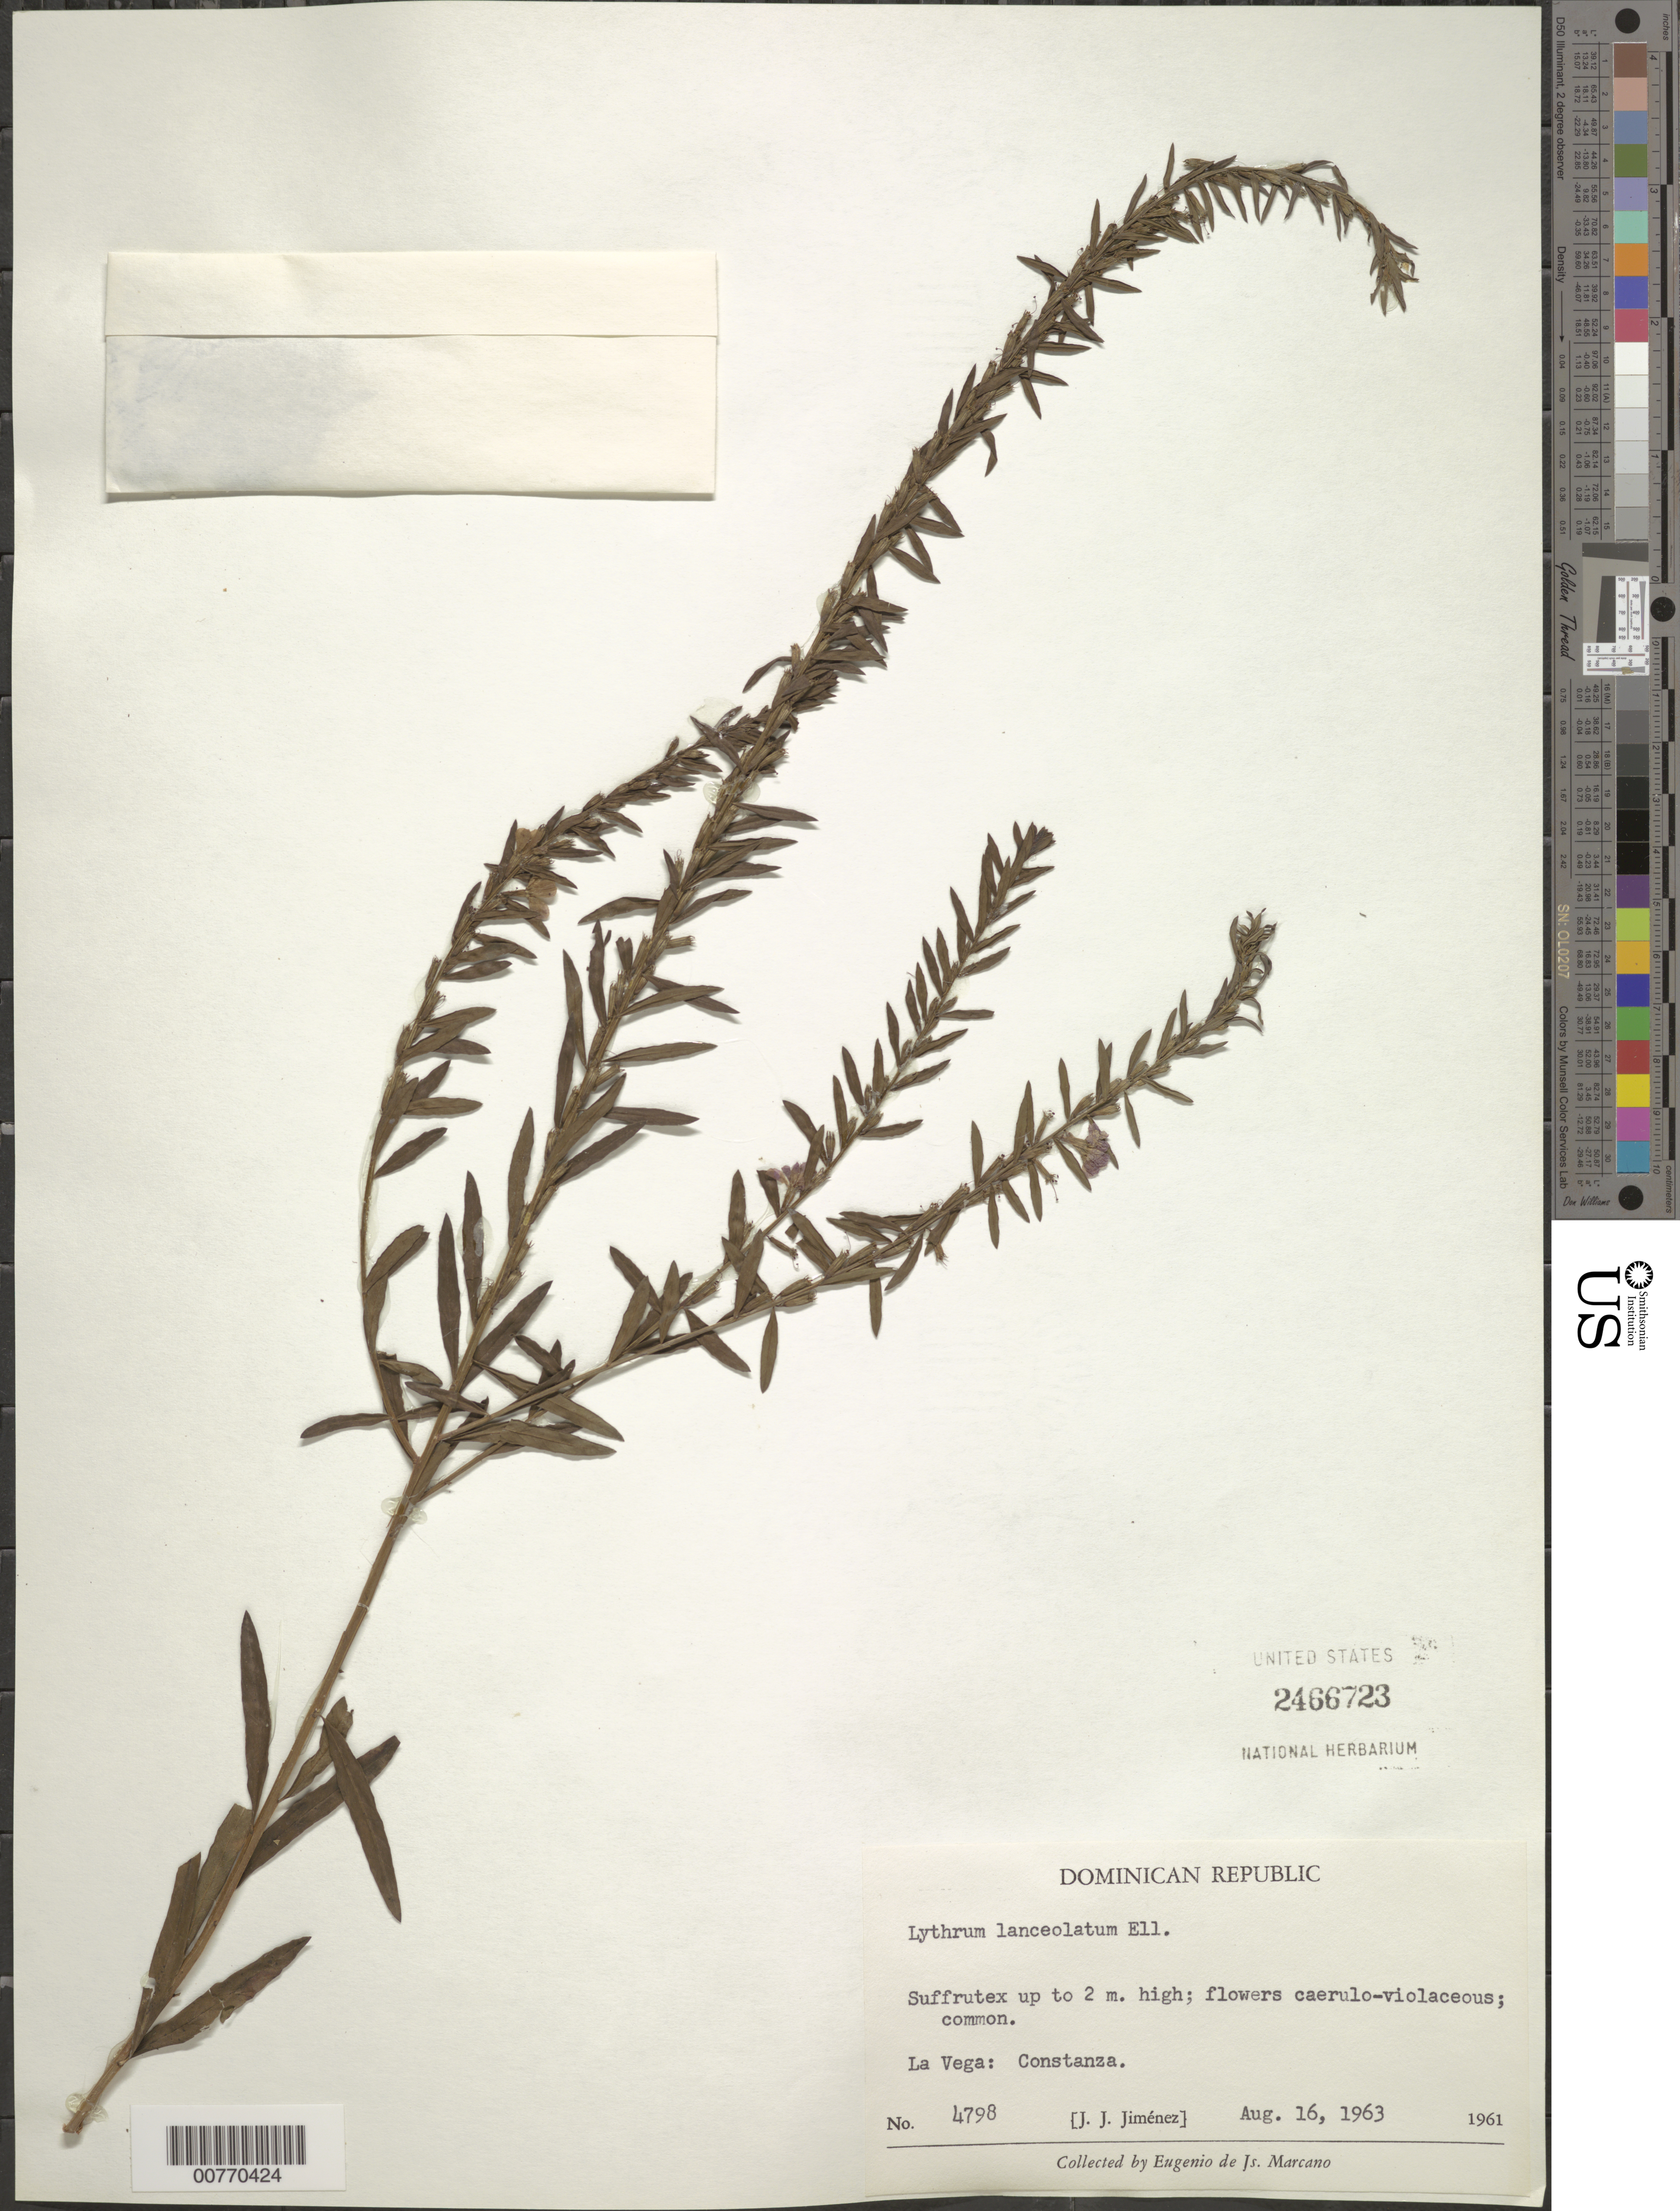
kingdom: Plantae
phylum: Tracheophyta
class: Magnoliopsida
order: Myrtales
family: Lythraceae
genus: Lythrum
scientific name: Lythrum lanceolatum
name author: Elliott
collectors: E. J. Marcano F.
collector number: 4798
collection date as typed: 16 Aug 1963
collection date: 1963-08-16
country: Dominican Republic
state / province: La Vega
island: Hispaniola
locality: Constanza.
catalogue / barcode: US 2466723